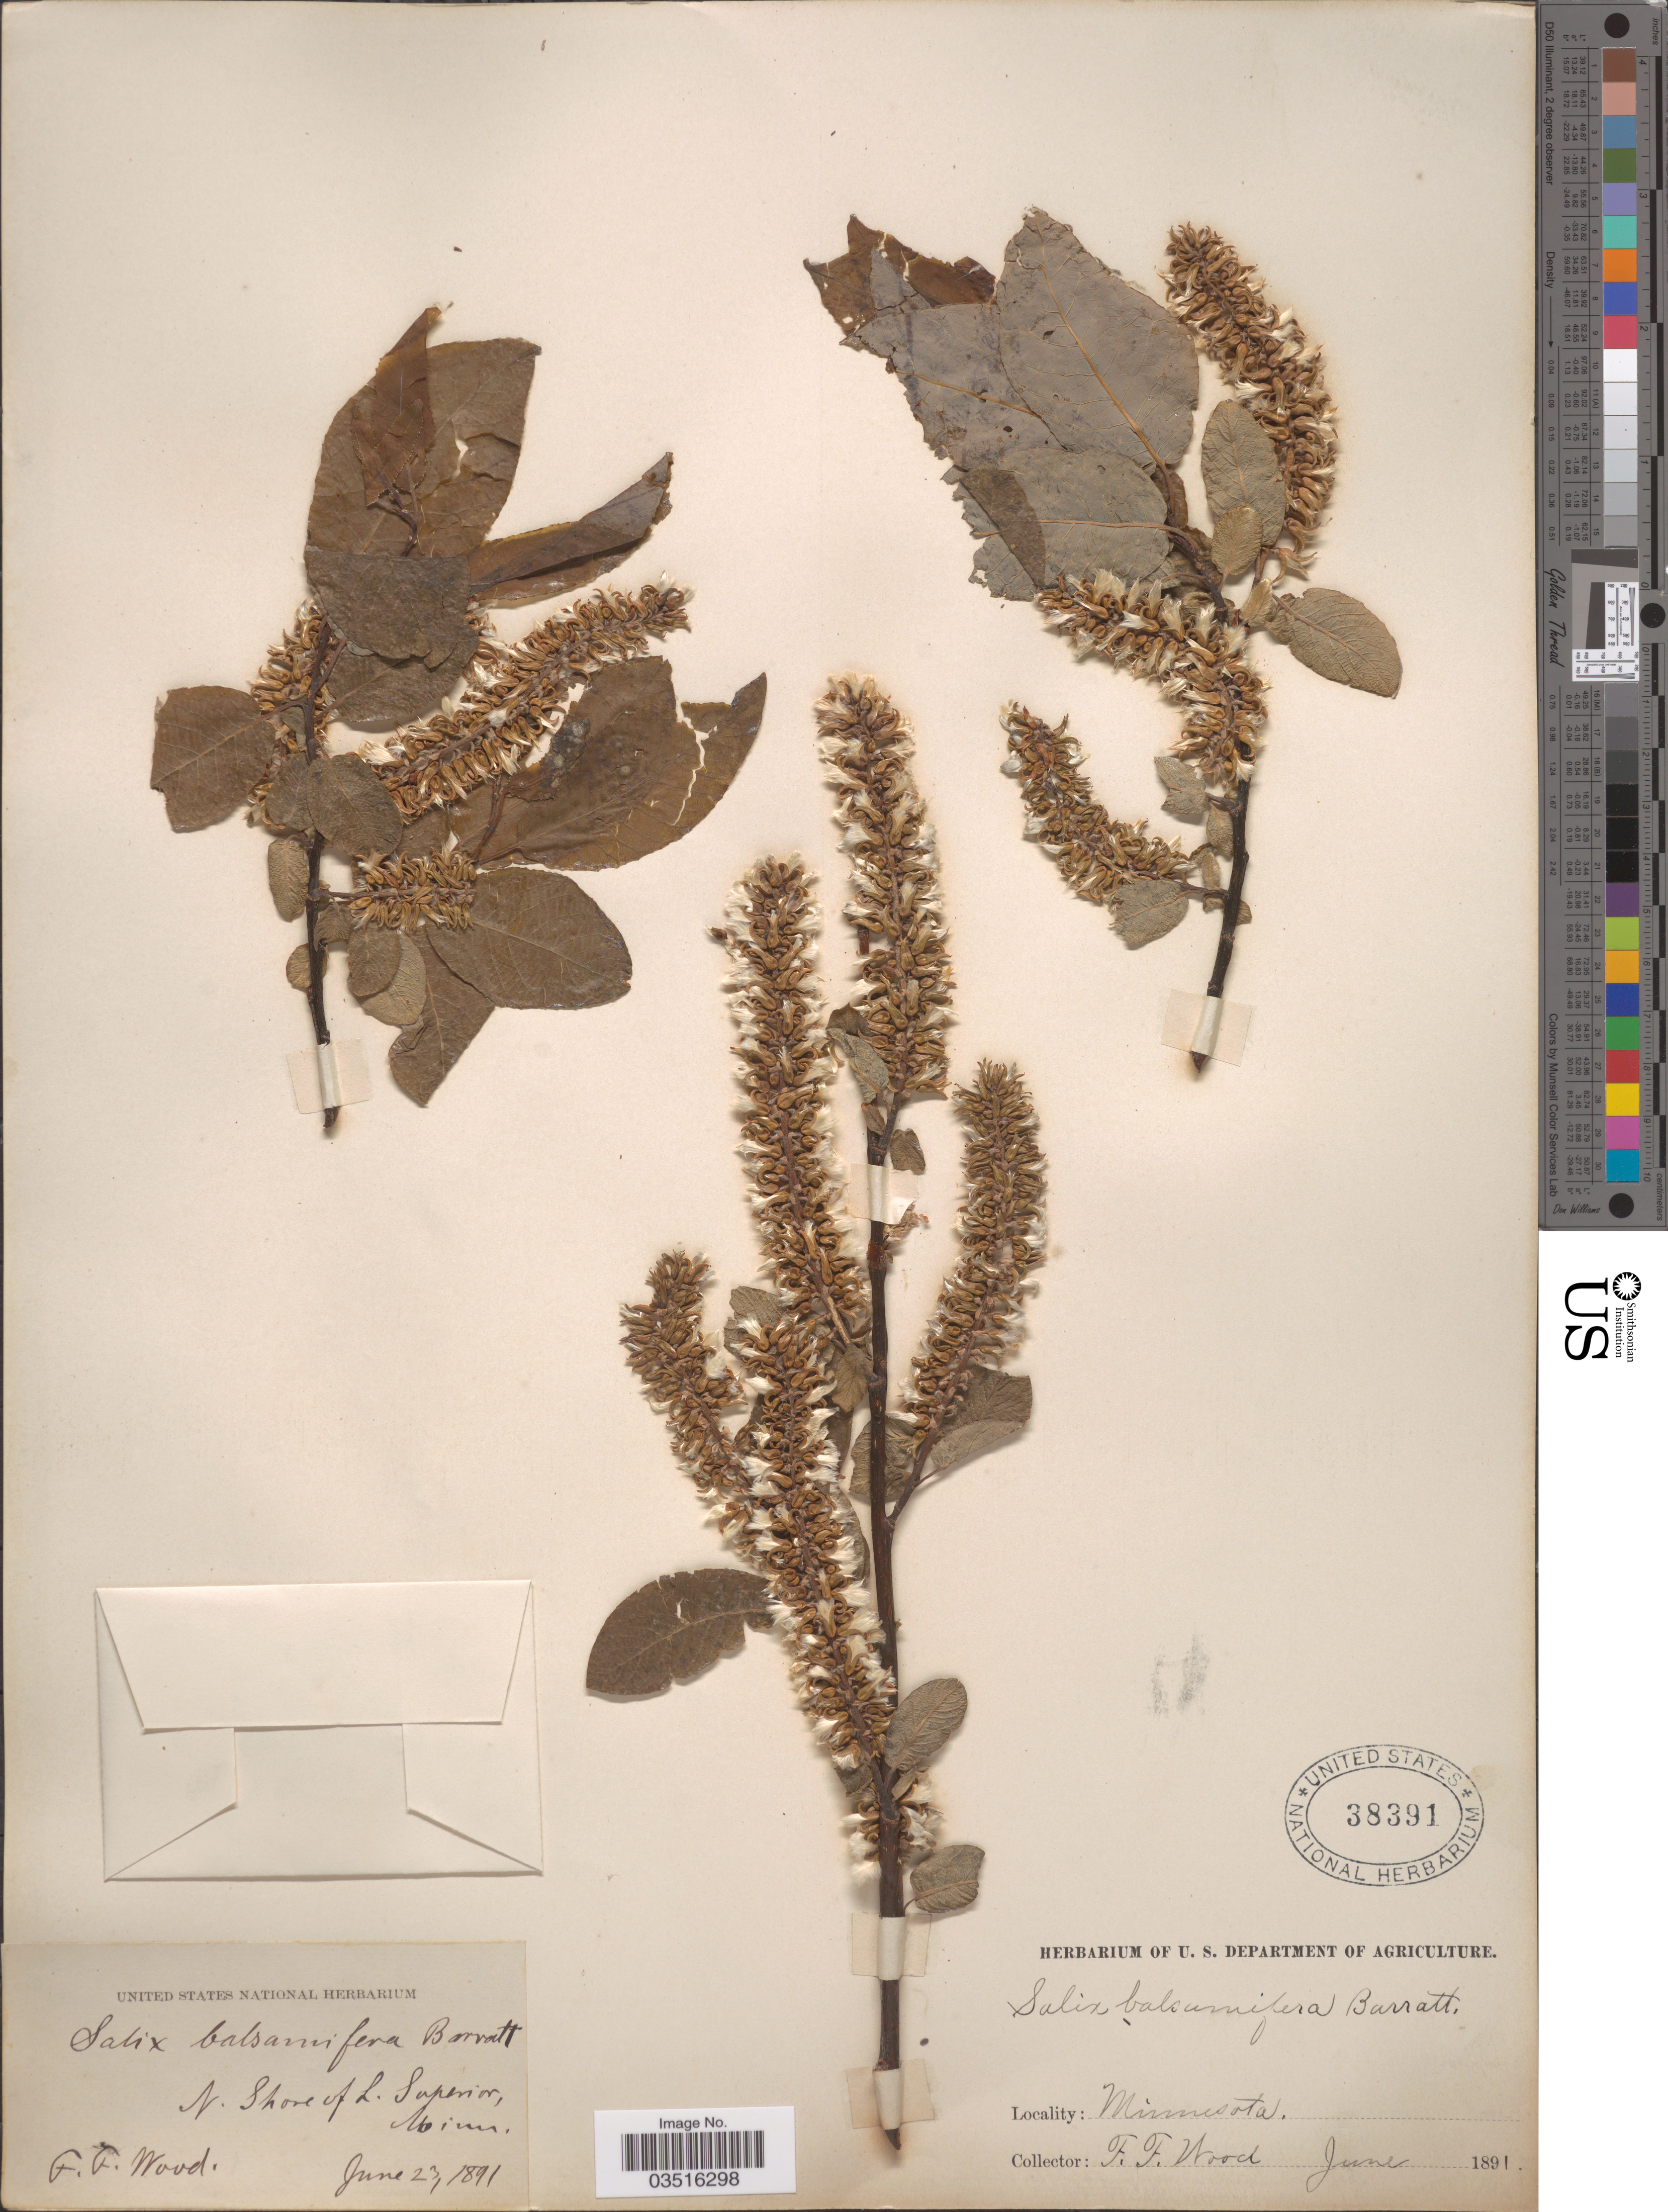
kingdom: Plantae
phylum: Tracheophyta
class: Magnoliopsida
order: Malpighiales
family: Salicaceae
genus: Salix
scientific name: Salix pyrifolia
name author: Ledeb.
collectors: F. Wood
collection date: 1891-06-23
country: United States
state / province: Minnesota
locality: N. Shore of L. Superior.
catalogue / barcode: US 38391